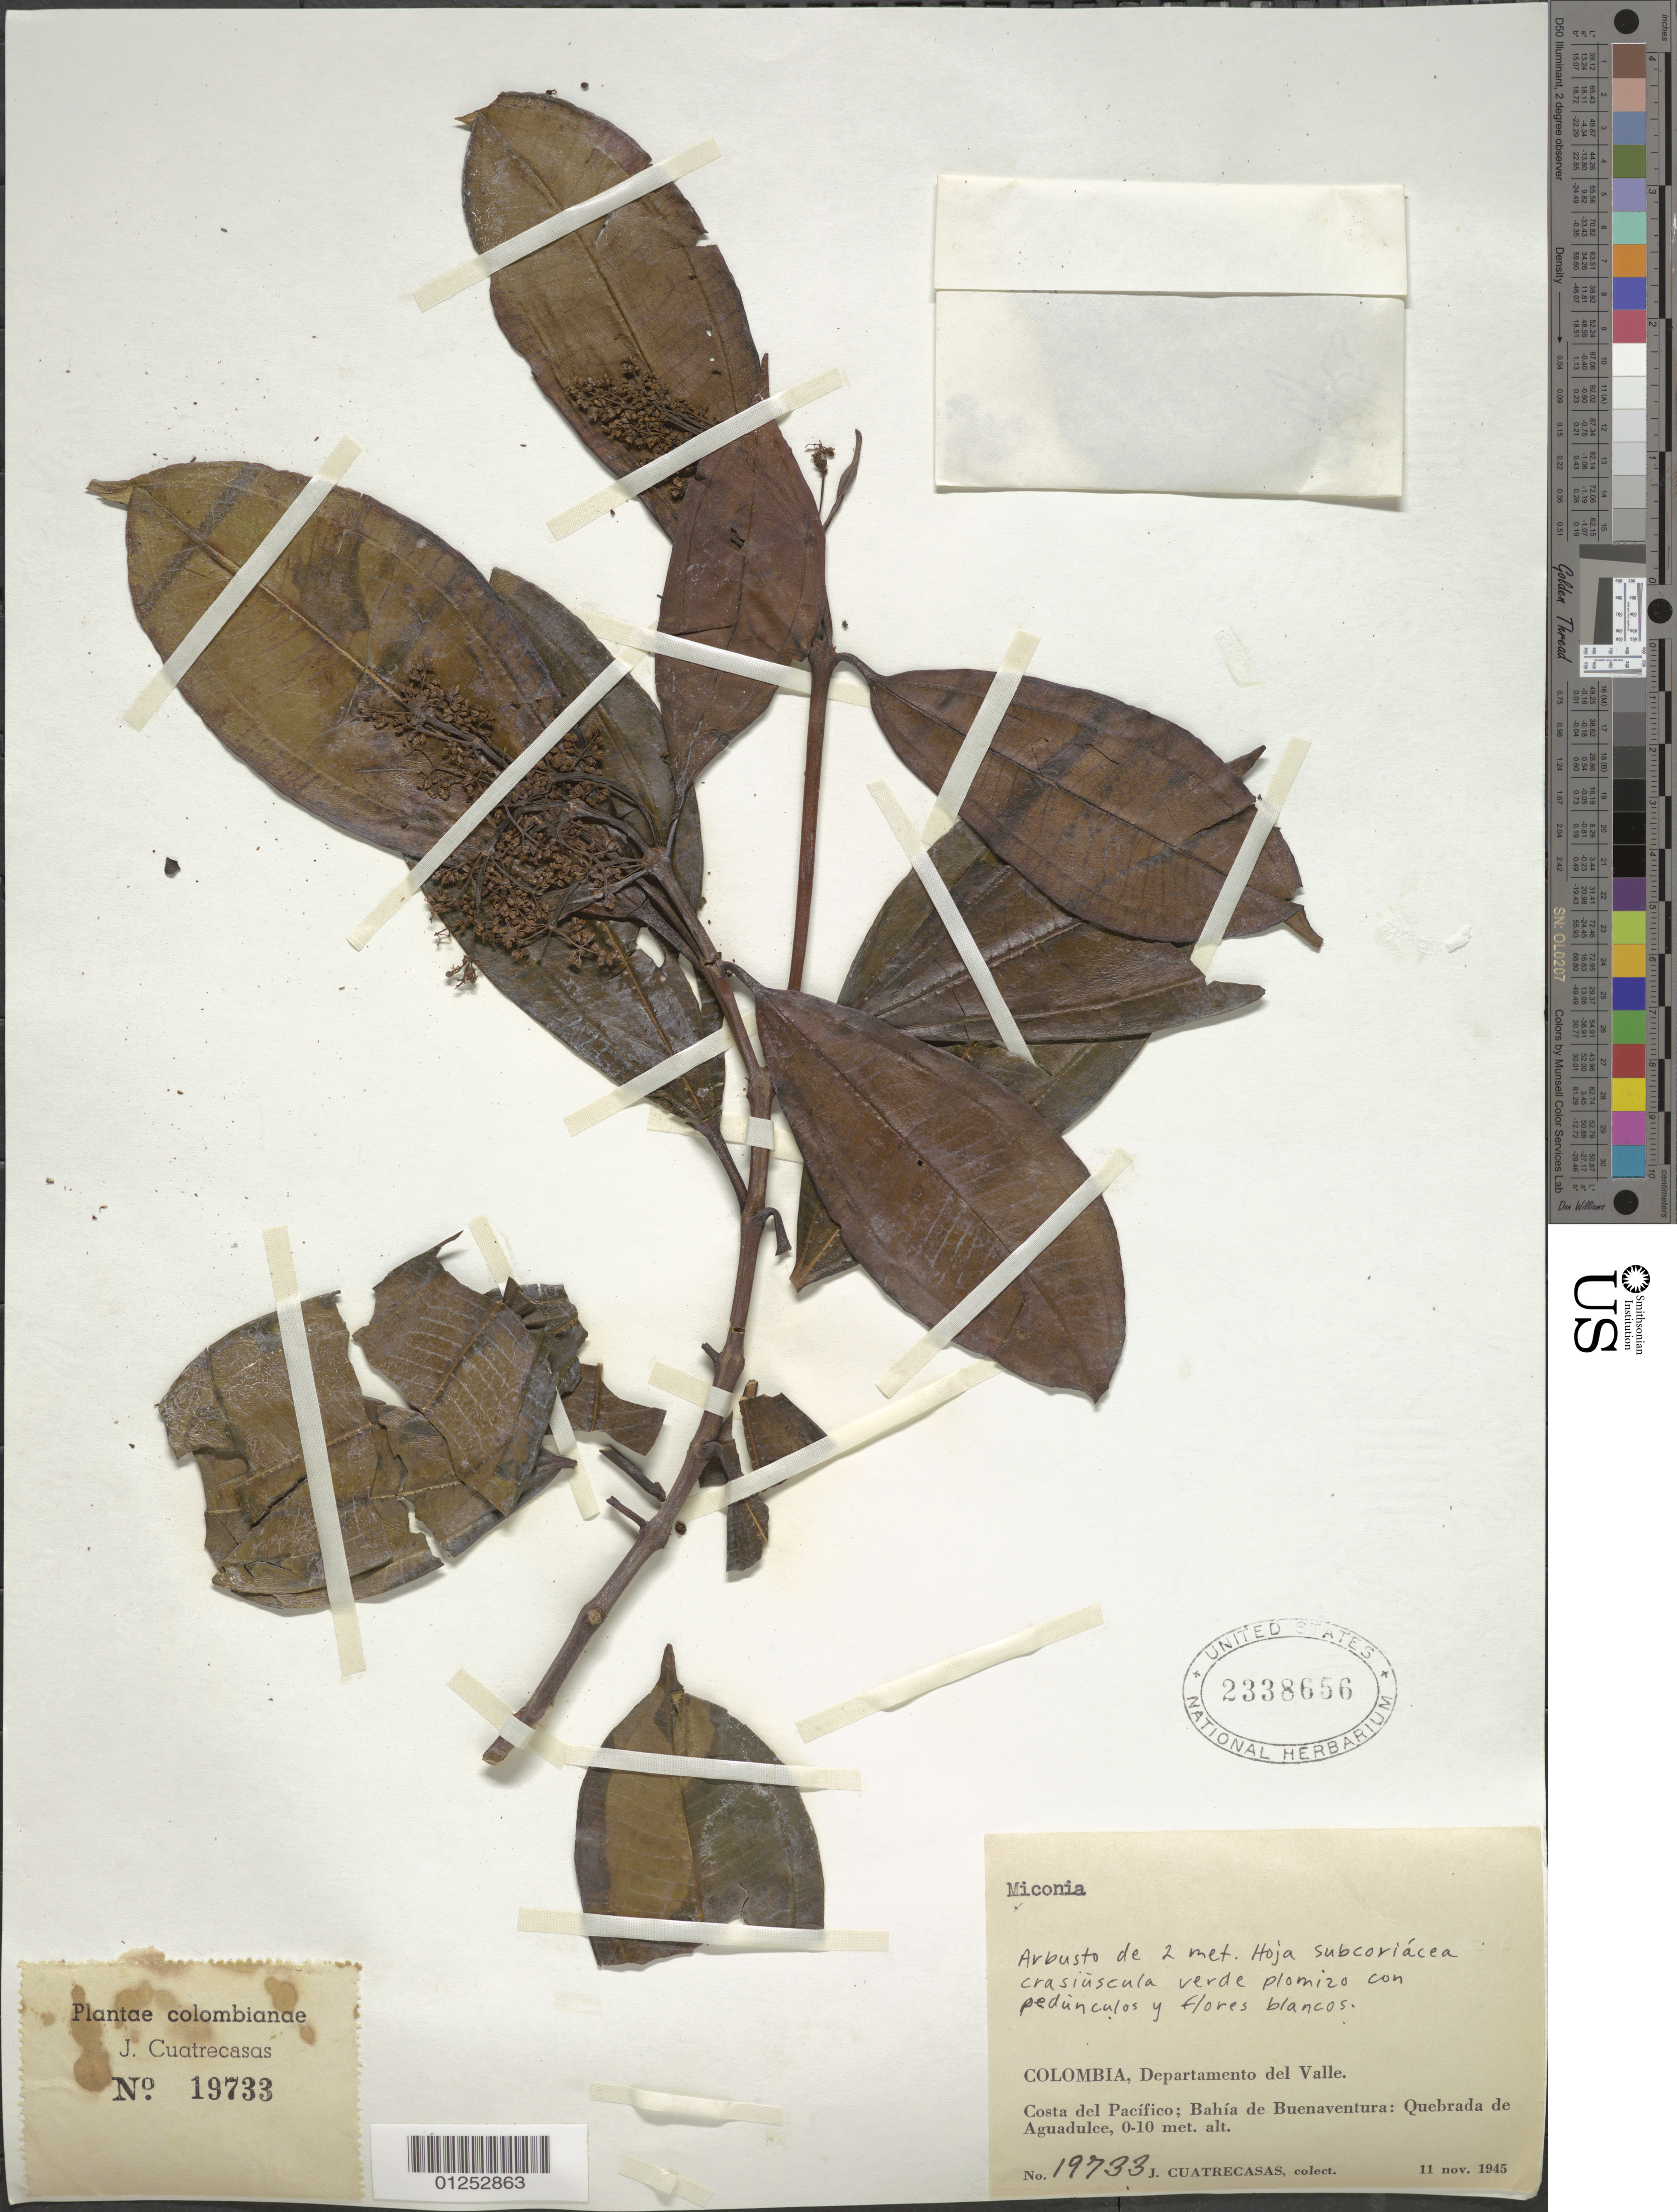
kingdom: Plantae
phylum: Tracheophyta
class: Magnoliopsida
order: Myrtales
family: Melastomataceae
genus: Miconia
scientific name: Miconia sp.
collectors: J. Cuatrecasas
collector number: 19733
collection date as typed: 11 Nov 1945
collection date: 1945-11-11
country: Colombia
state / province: Valle del Cauca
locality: Costa del Pacifico; Bahia de Buena Ventura; Quebrada de Agua Dulce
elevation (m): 0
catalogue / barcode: US 2338656